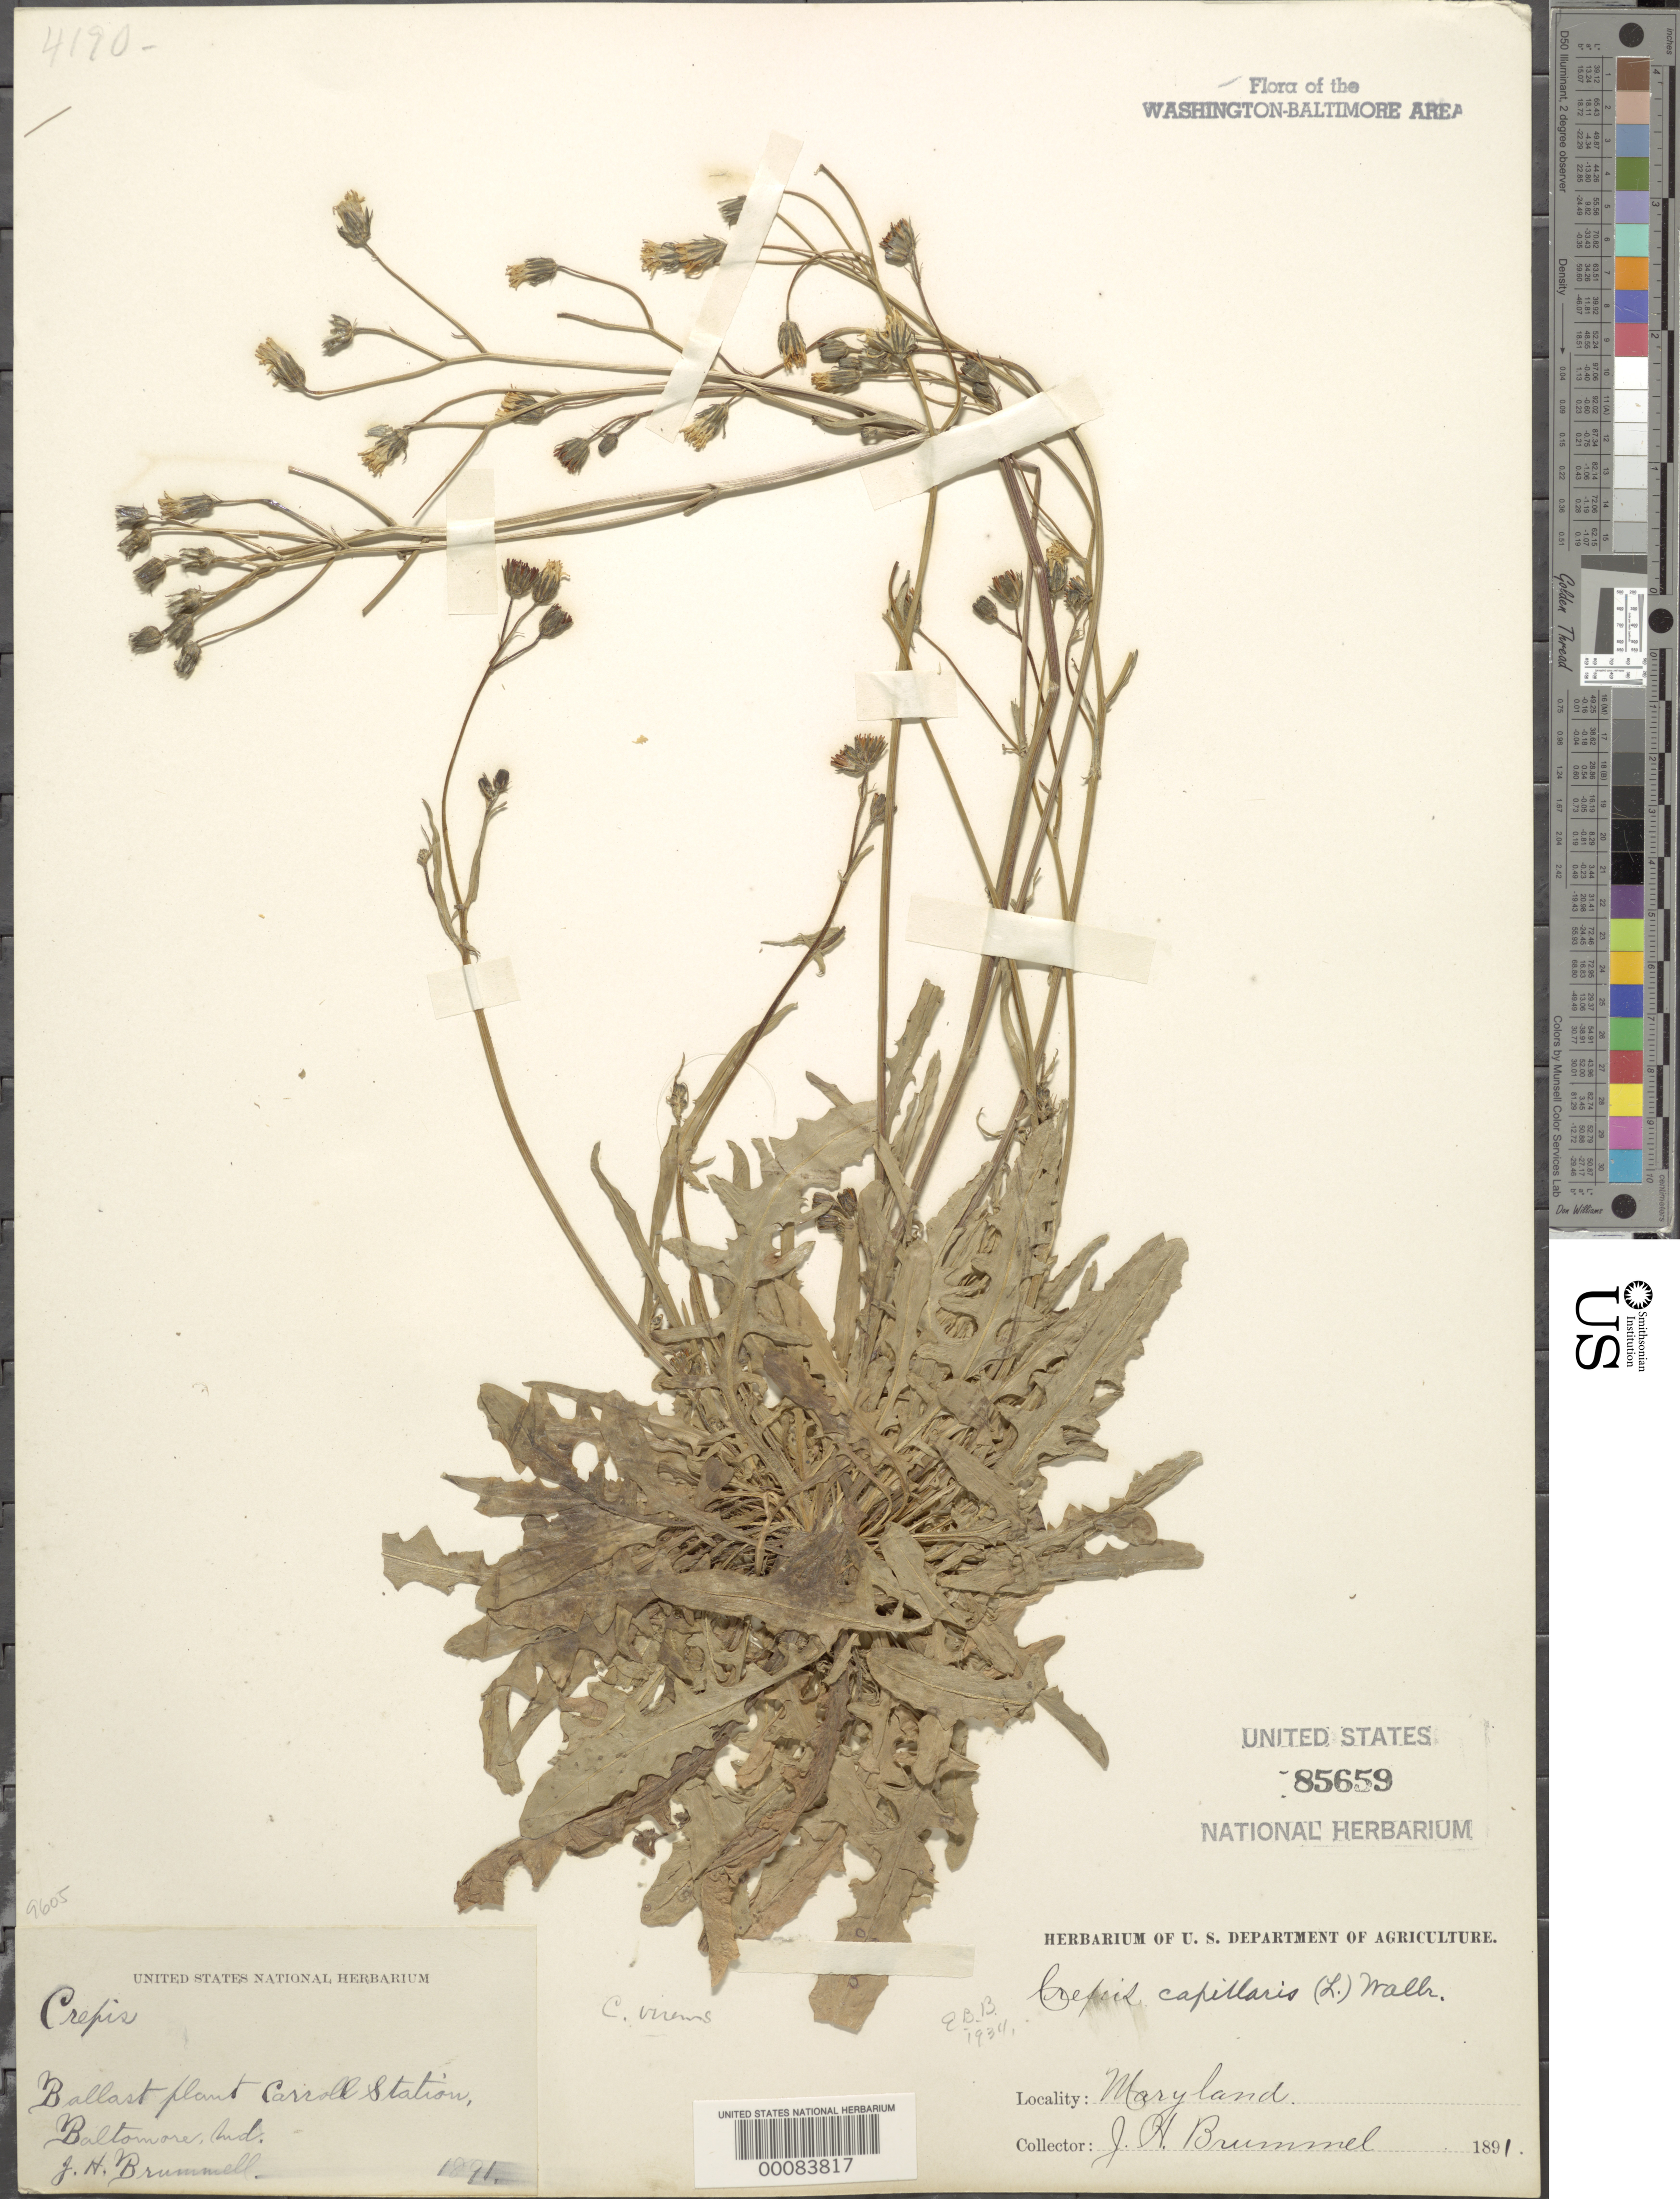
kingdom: Plantae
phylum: Tracheophyta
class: Magnoliopsida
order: Asterales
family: Asteraceae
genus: Crepis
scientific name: Crepis capillaris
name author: (L.) Wallr.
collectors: H. Brummel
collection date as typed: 1891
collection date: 1891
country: United States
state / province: Maryland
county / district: Baltimore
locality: Carroll Station Baltimore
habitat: Ballast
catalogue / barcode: US 85659